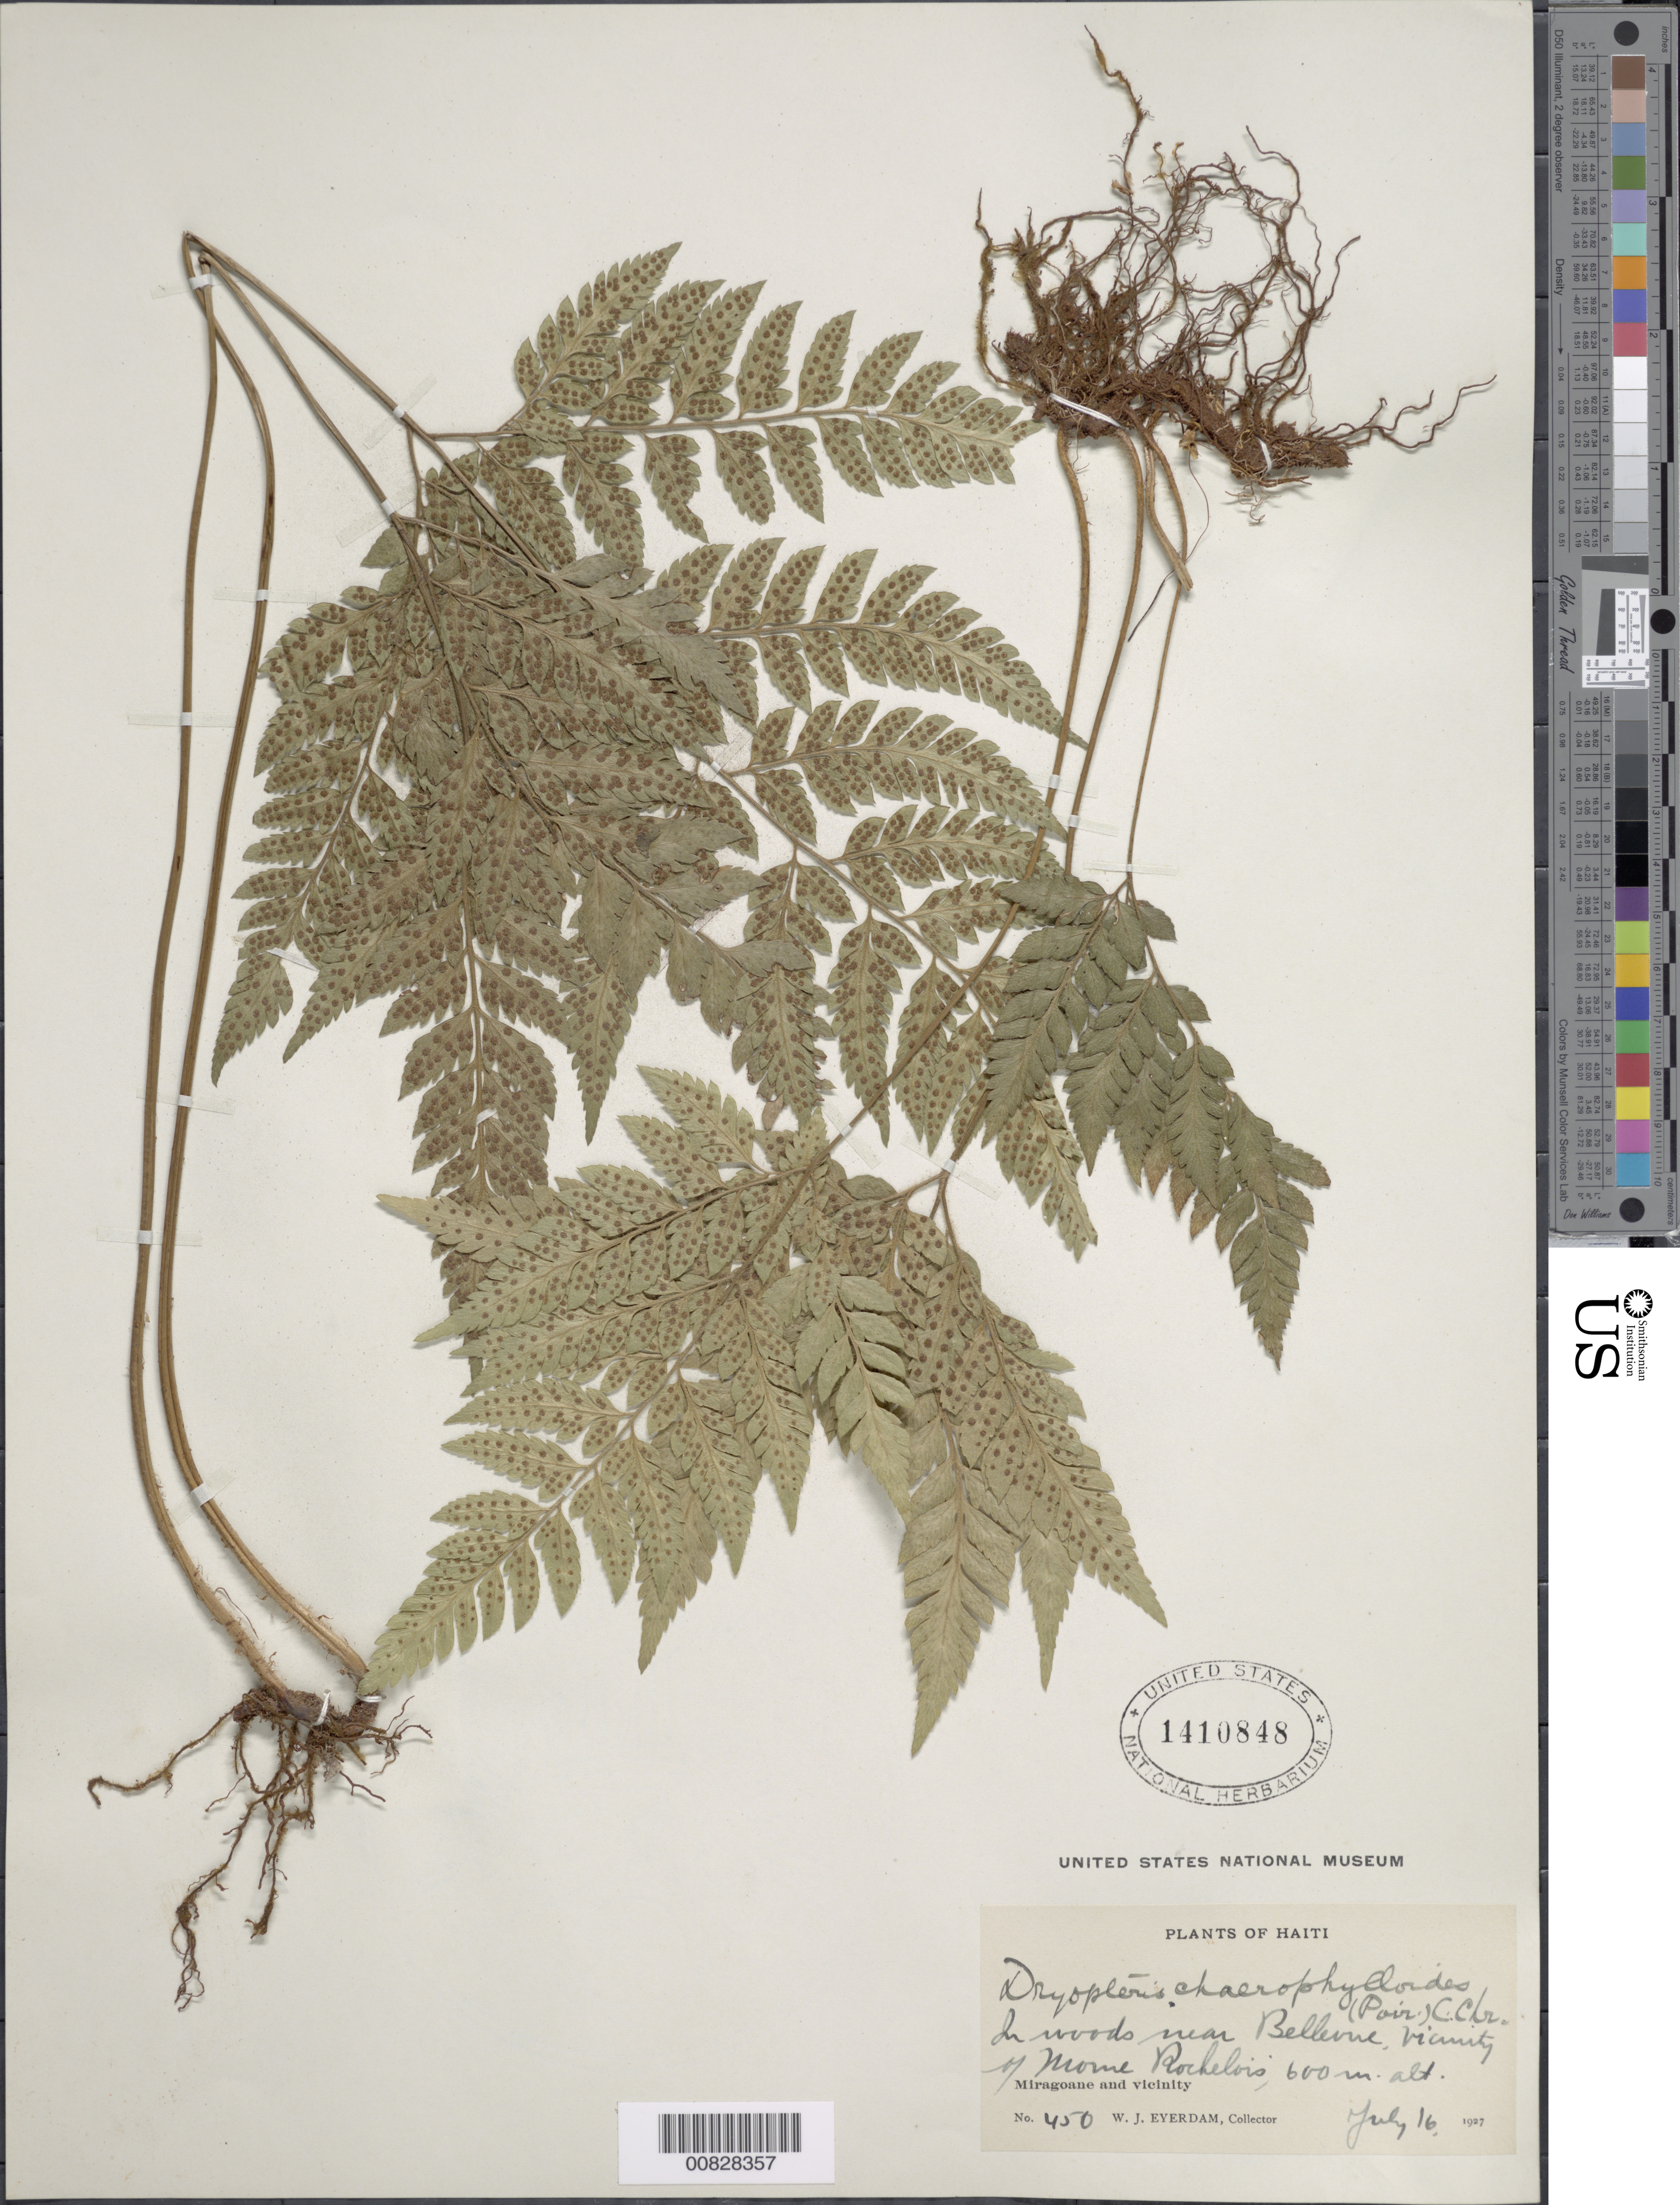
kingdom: Plantae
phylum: Tracheophyta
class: Polypodiopsida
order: Polypodiales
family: Dryopteridaceae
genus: Polystichopsis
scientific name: Polystichopsis chaerophylloides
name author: (Poir.) C.V. Morton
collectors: W. J. Eyerdam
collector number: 450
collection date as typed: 16 Jul 1927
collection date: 1927-07-16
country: Haiti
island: Hispaniola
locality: Bellevue, vicinity of Morne Rochelois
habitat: Woods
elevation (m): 600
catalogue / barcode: US 1410848